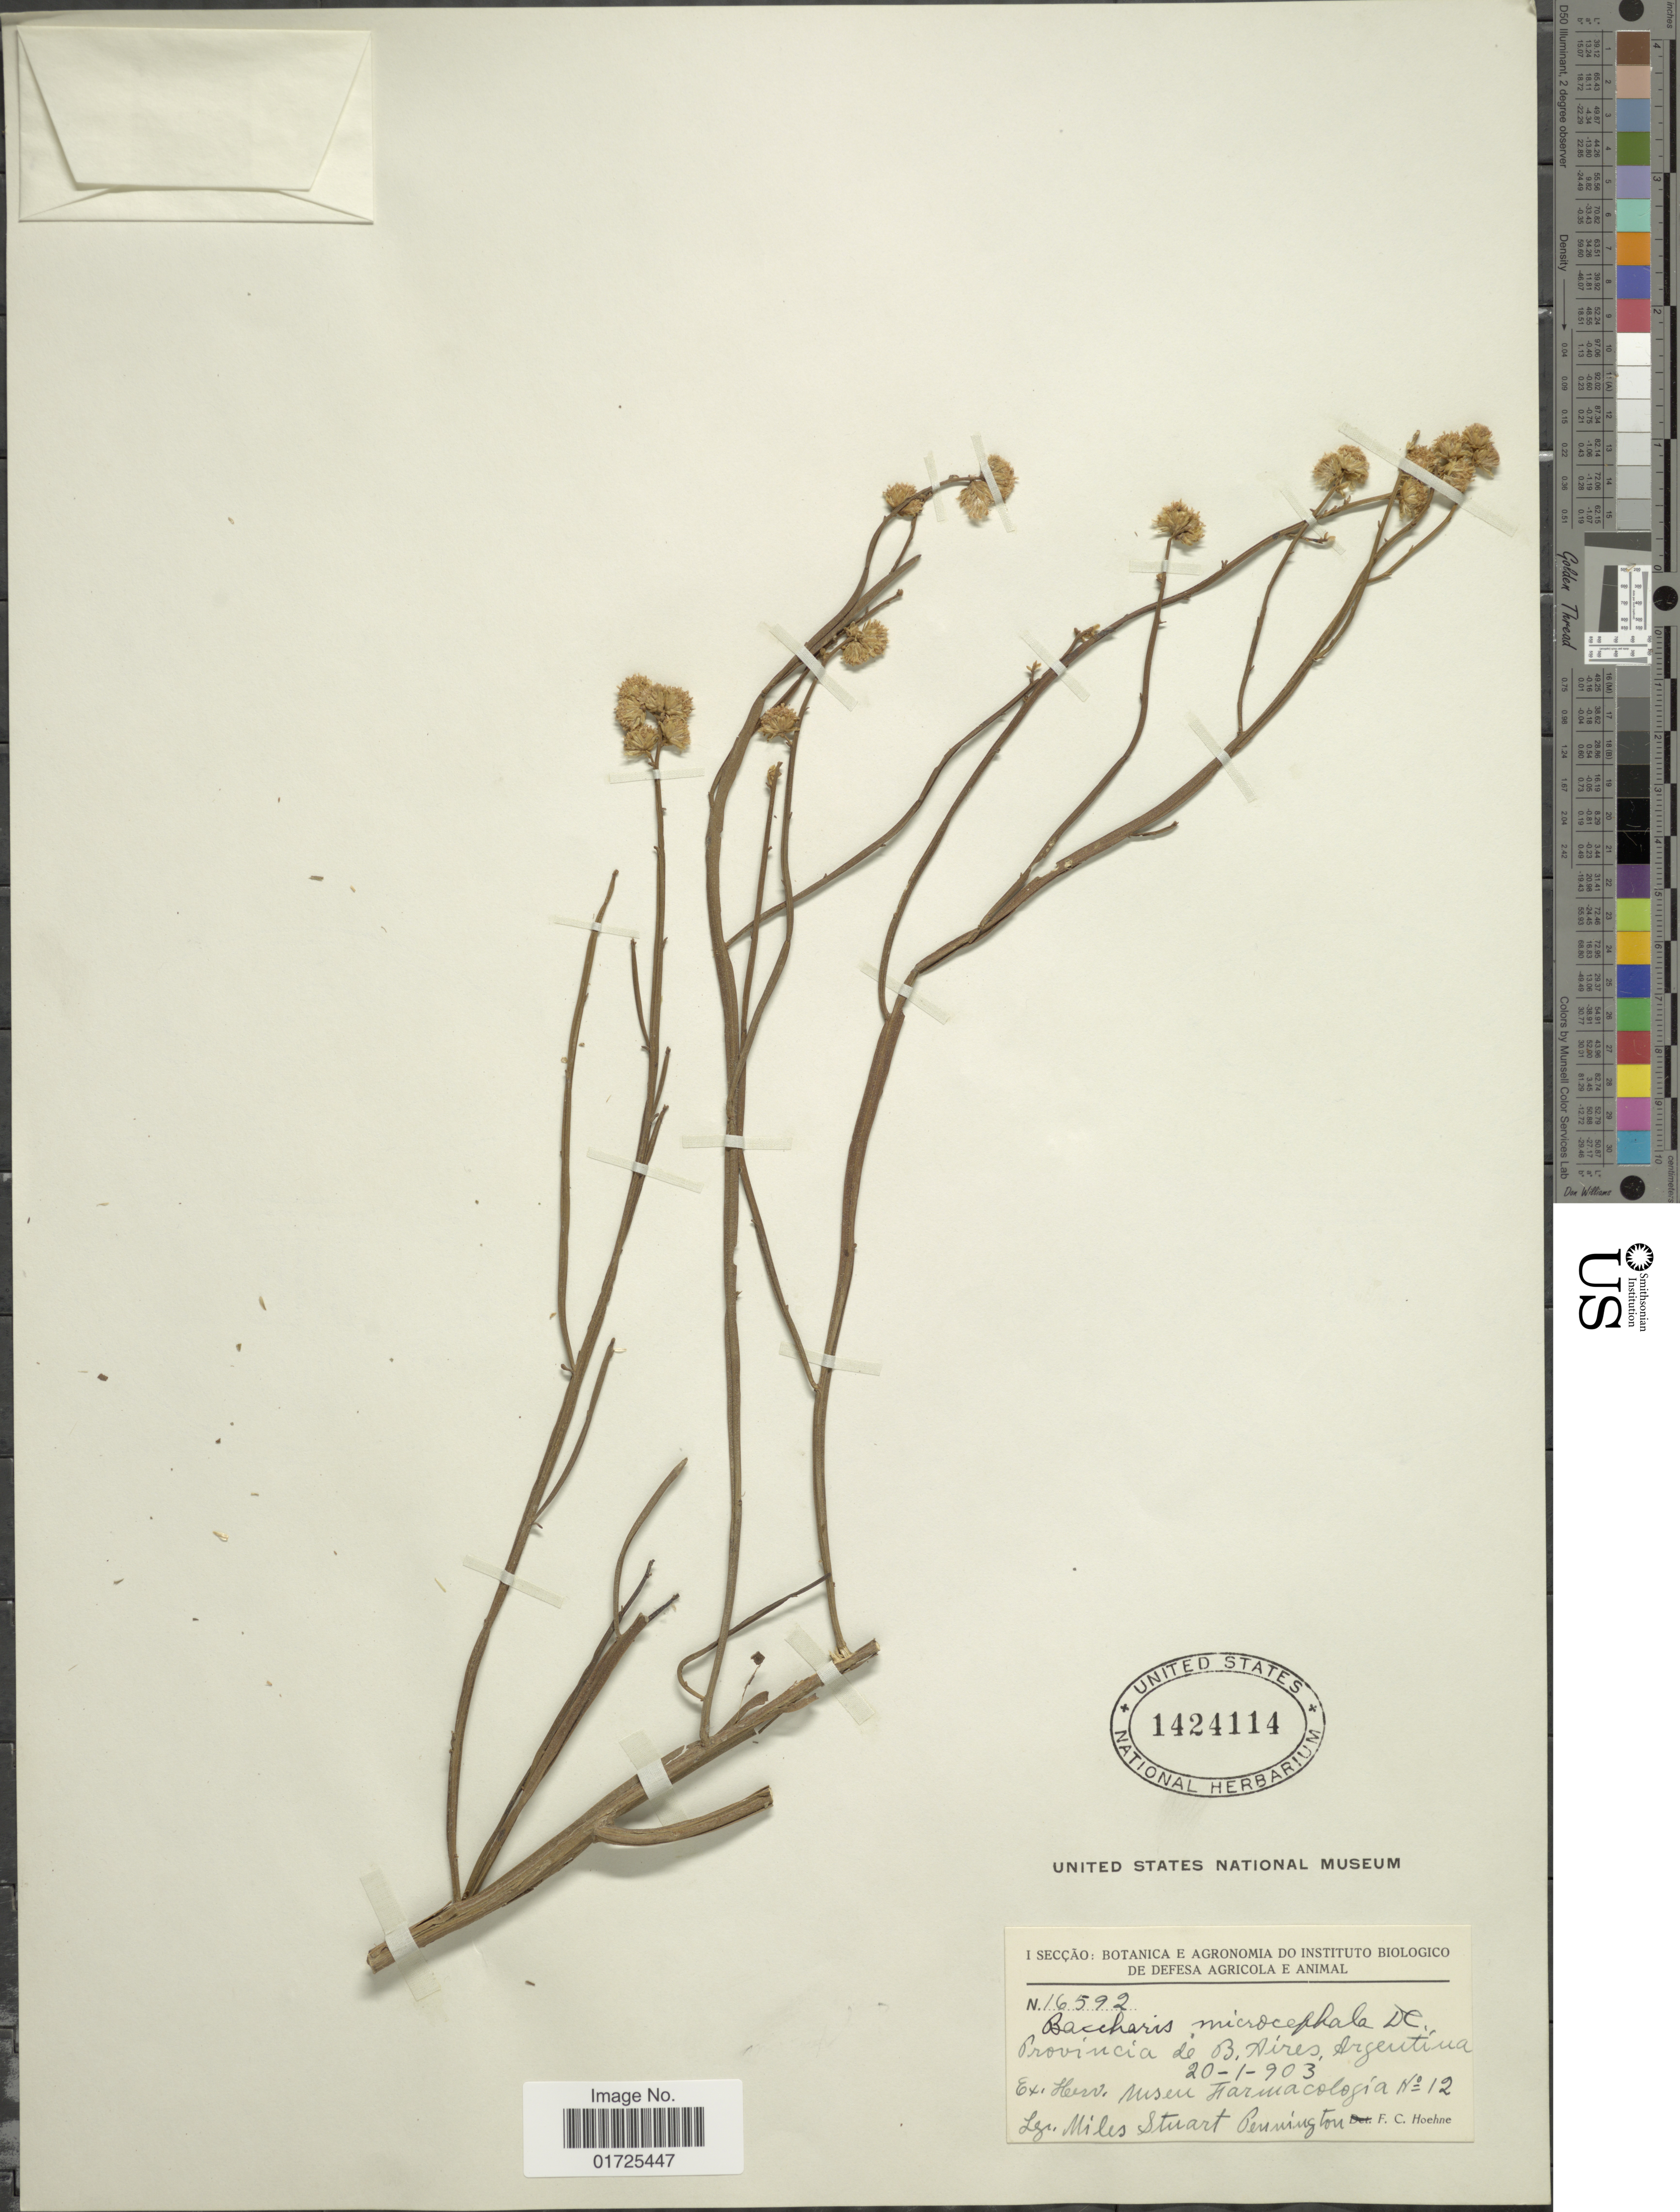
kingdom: Plantae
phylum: Tracheophyta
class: Magnoliopsida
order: Asterales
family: Asteraceae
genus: Baccharis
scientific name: Baccharis microcephala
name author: (Less.) DC.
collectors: M. Pennington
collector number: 16592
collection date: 1903-01-20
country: Argentina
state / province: Buenos Aires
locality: Provincia de B. Aires, Argentina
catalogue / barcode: US 1424114